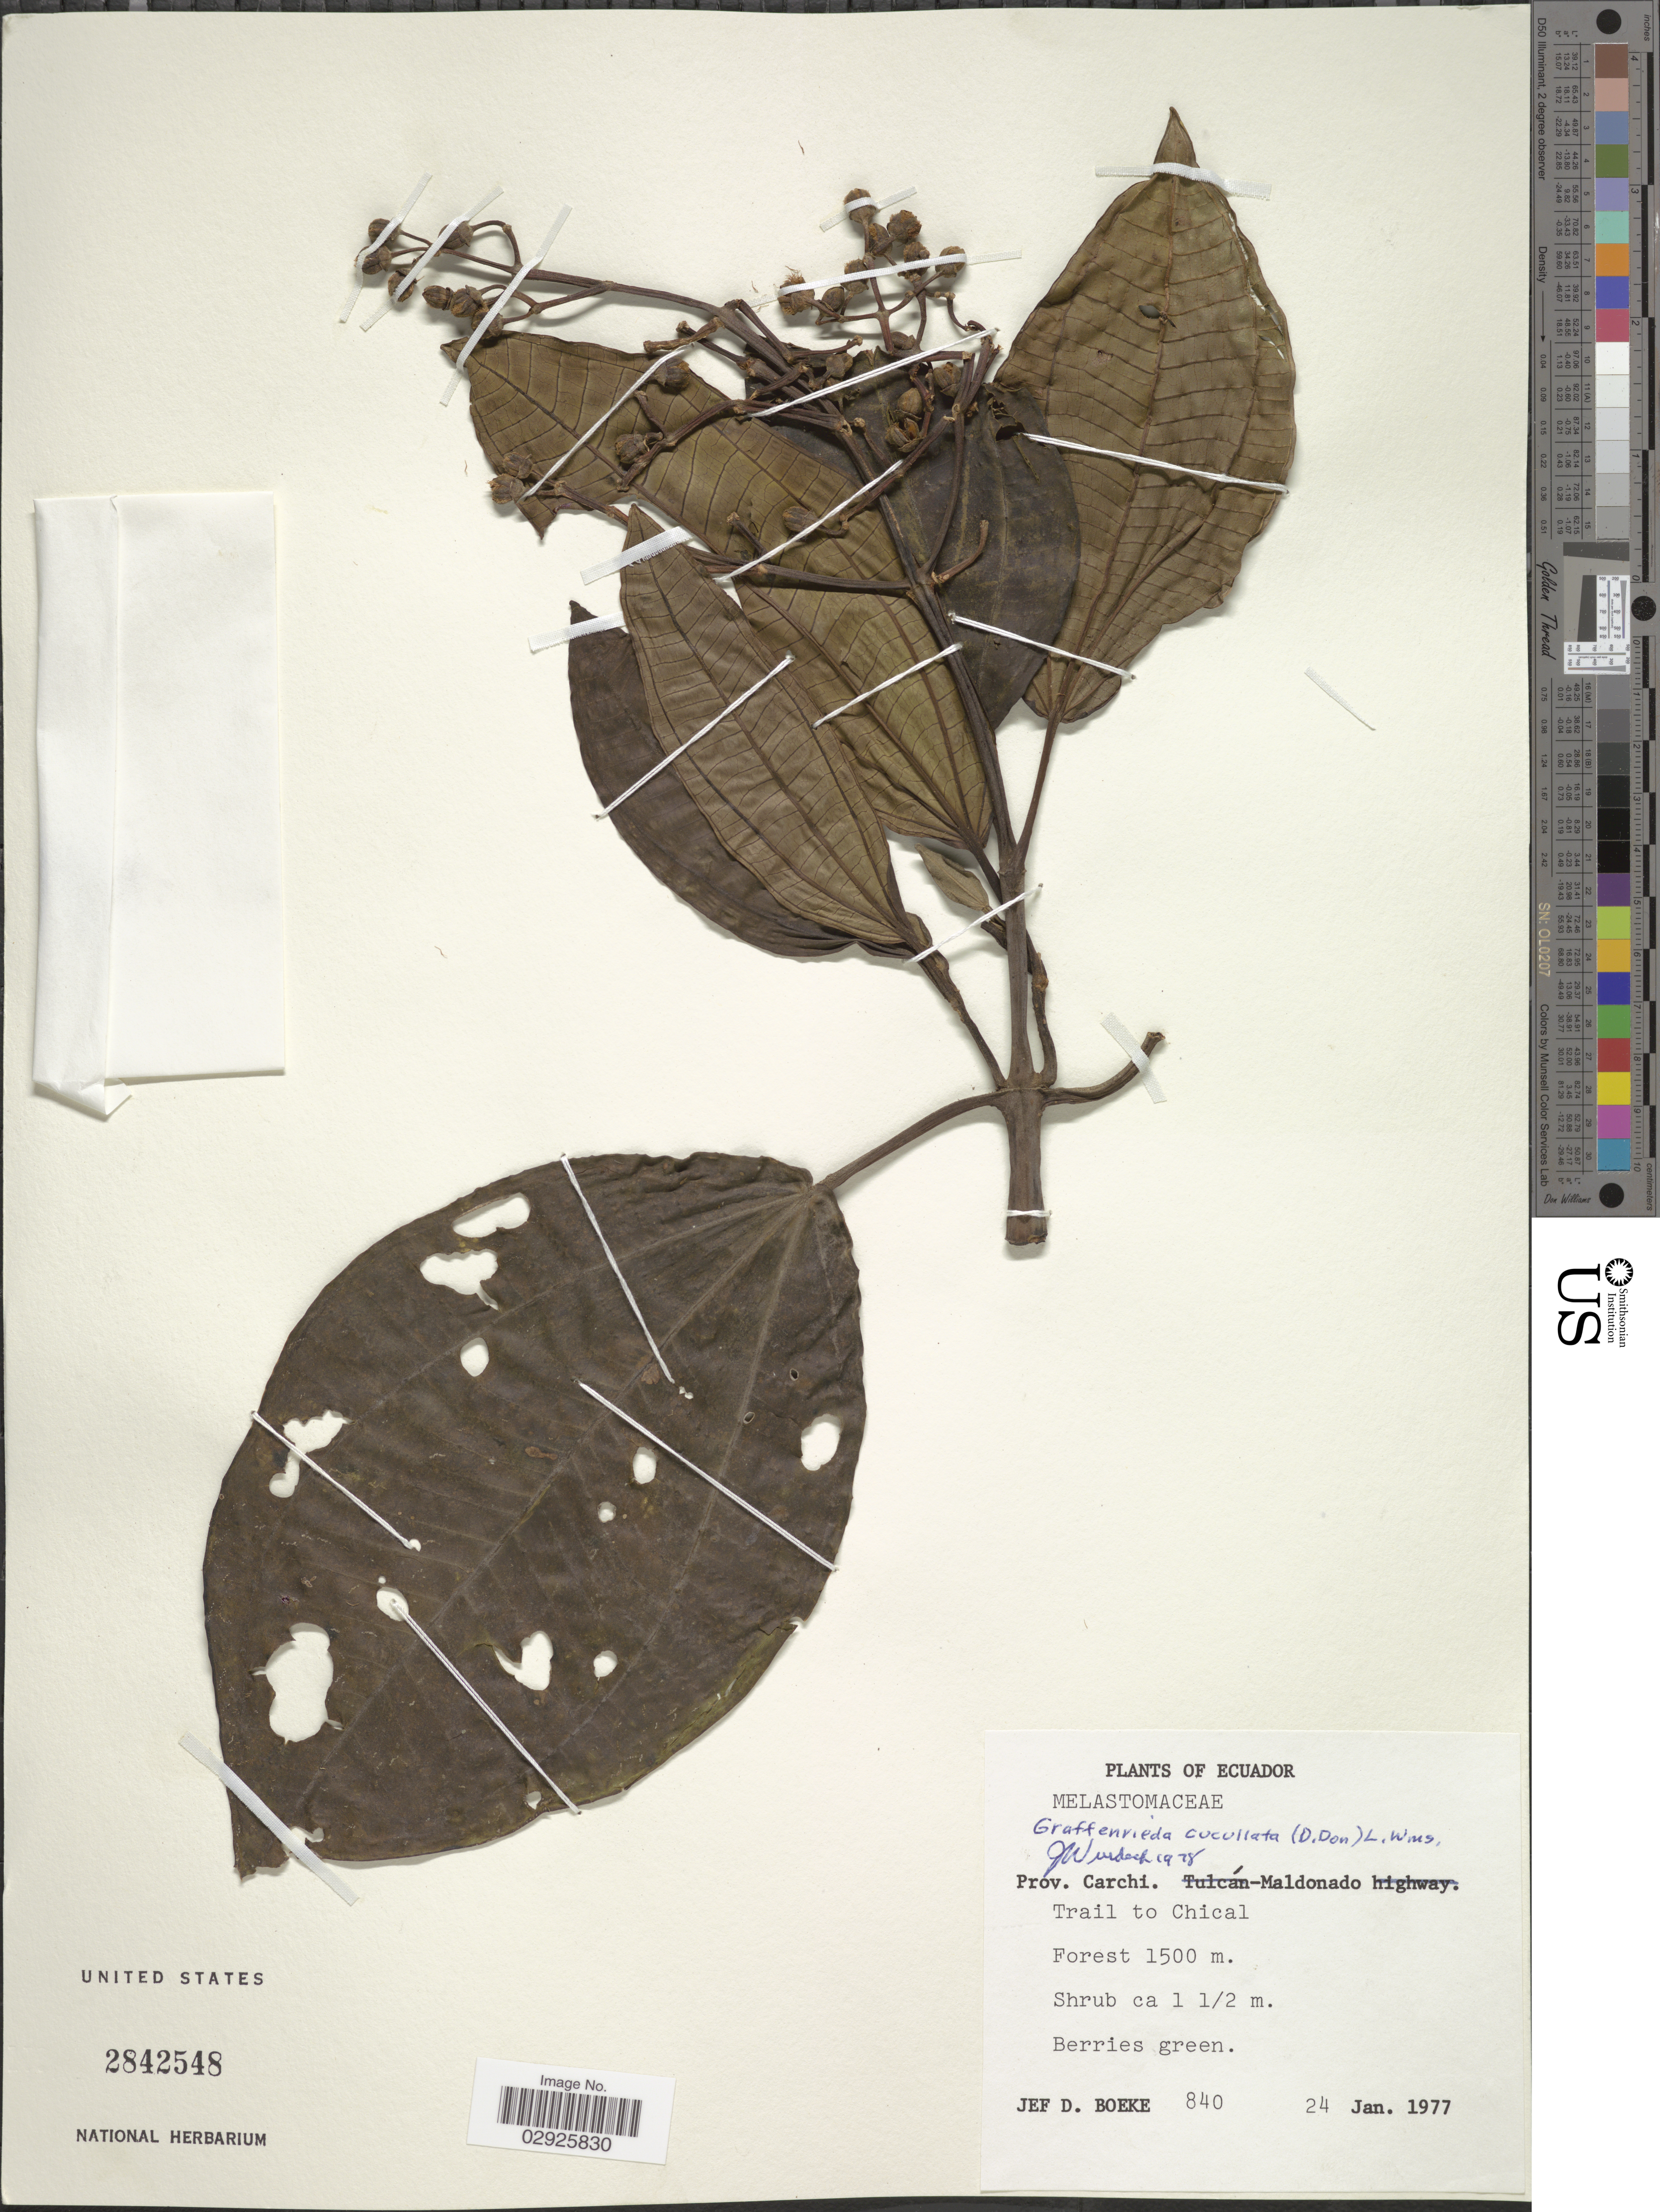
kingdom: Plantae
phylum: Tracheophyta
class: Magnoliopsida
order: Myrtales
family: Melastomataceae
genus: Graffenrieda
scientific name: Graffenrieda cucullata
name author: (Triana) L.O. Williams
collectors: J. Boeke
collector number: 840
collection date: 1977-01-24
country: Ecuador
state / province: Carchi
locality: Trail to Chical.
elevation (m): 1500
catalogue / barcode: US 2842548